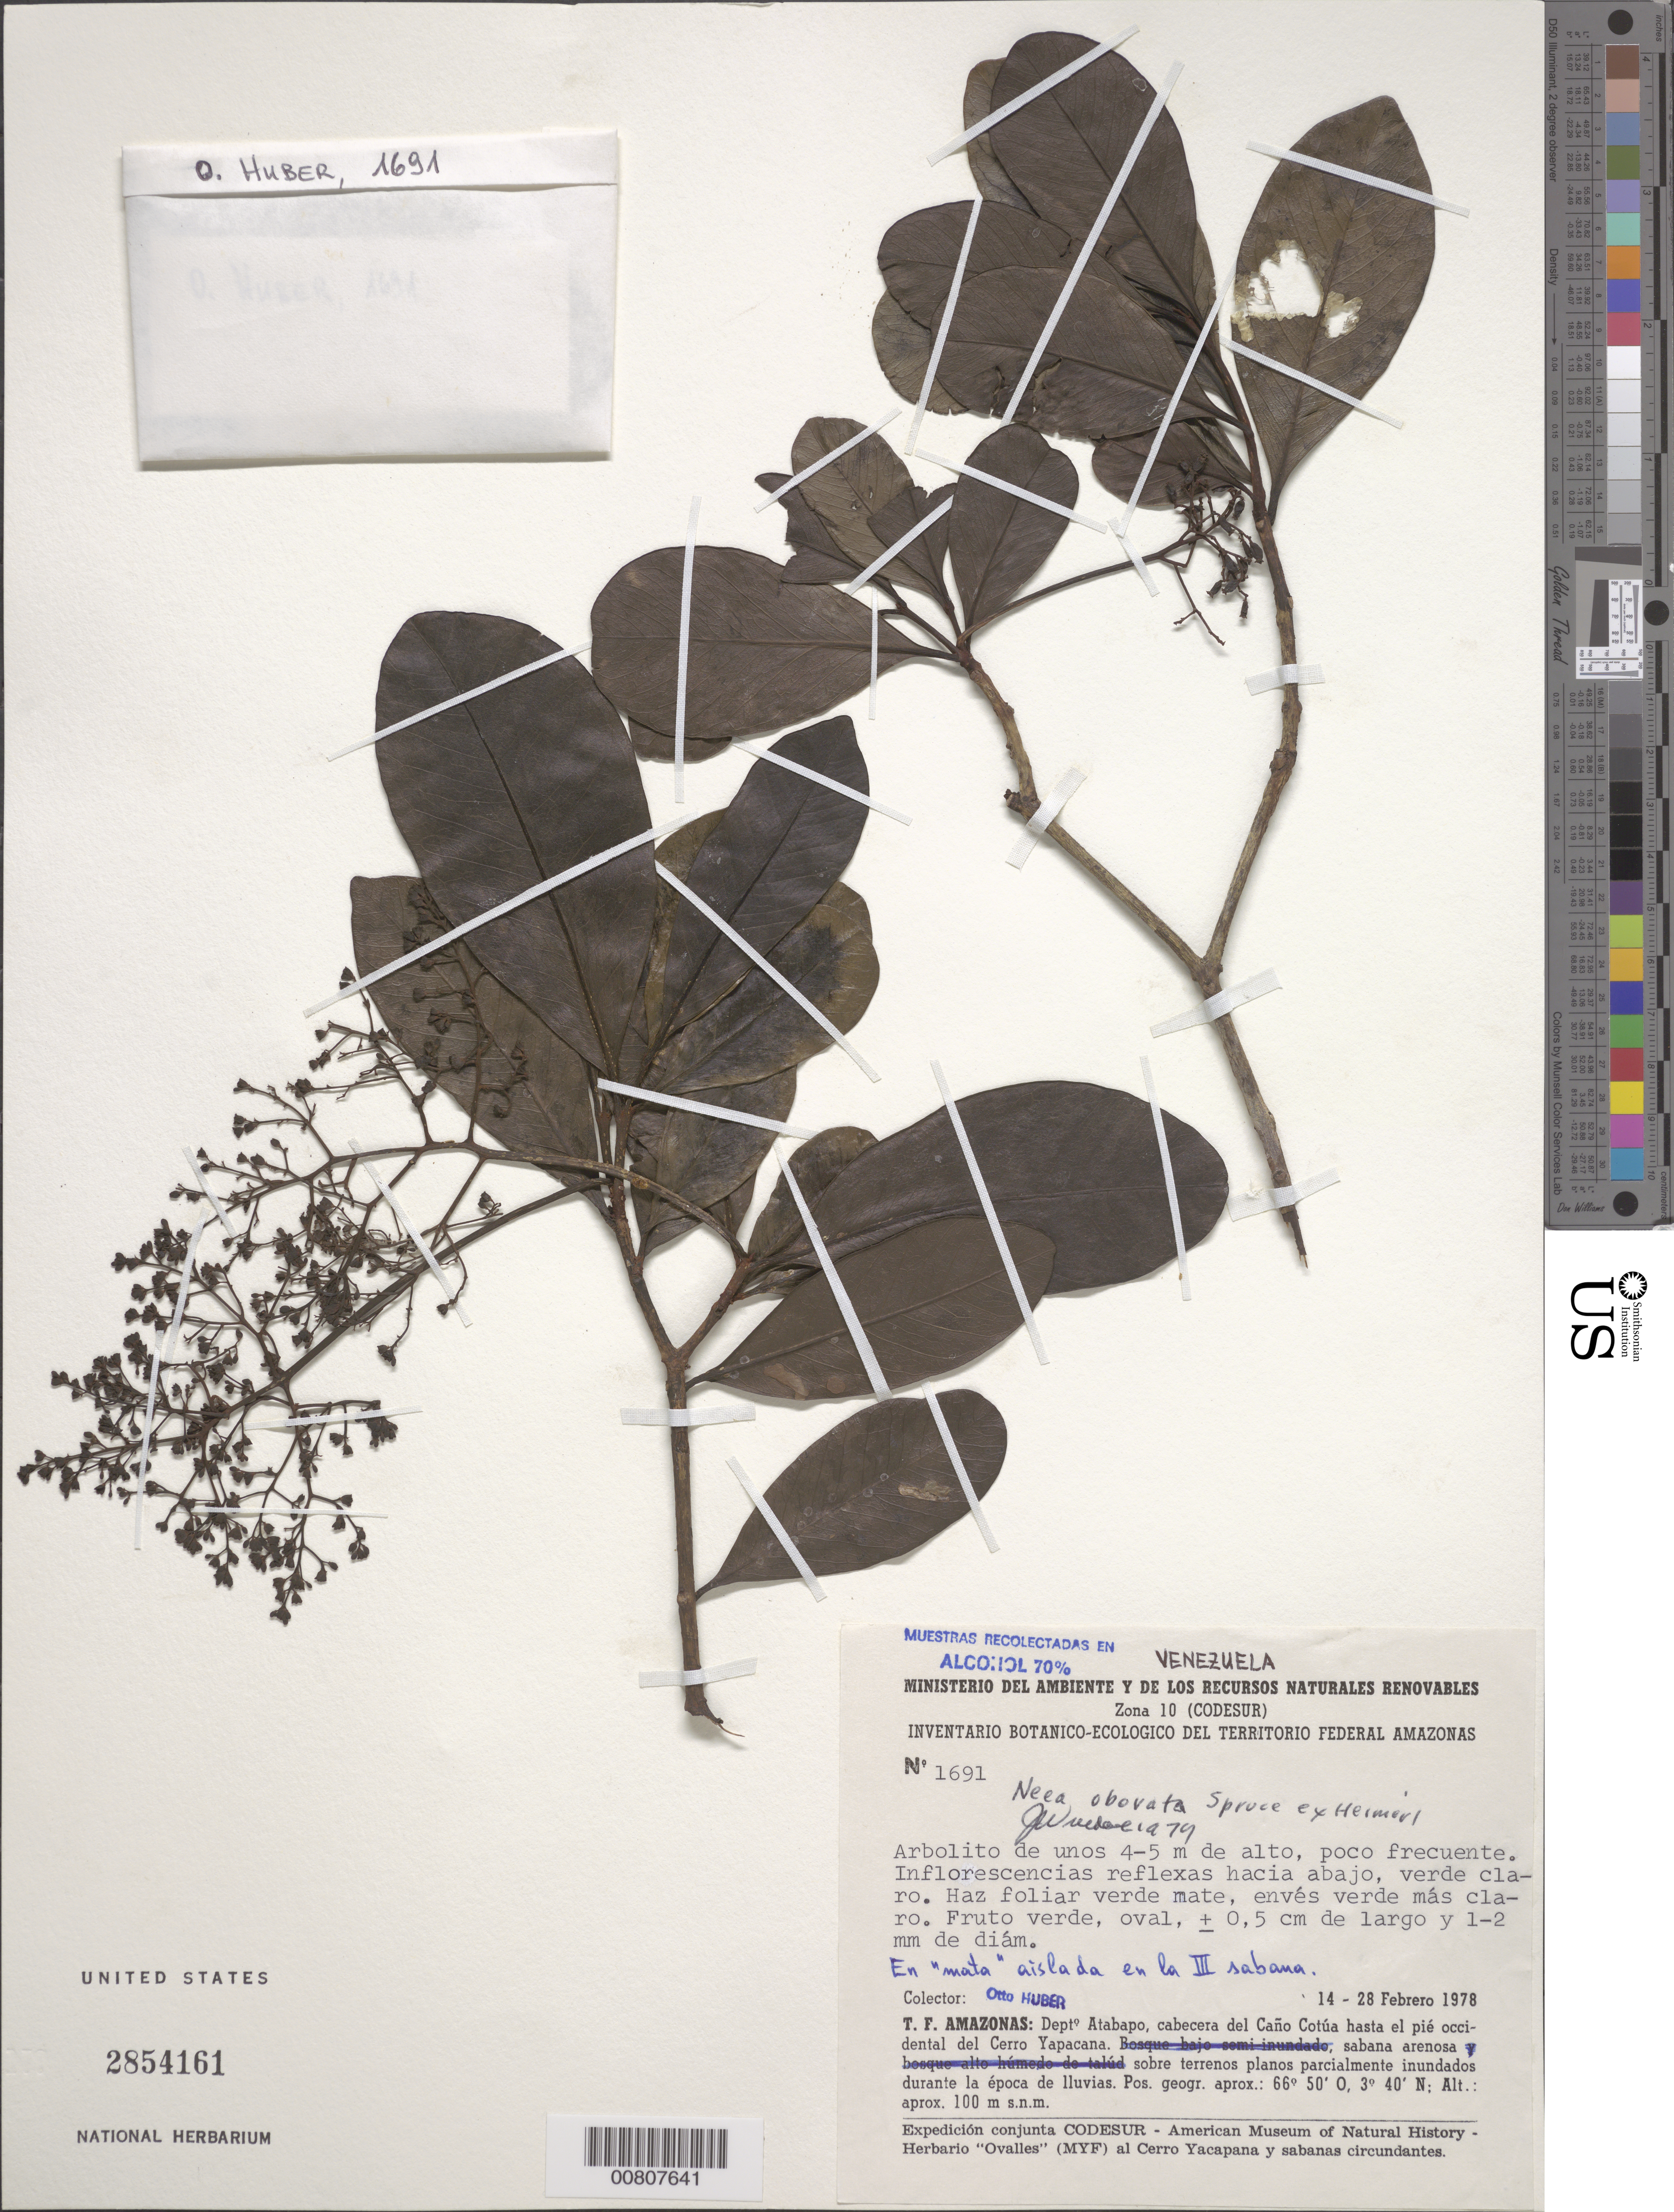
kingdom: Plantae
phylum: Tracheophyta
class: Magnoliopsida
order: Caryophyllales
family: Nyctaginaceae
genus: Neea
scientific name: Neea obovata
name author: Spruce ex Heimerl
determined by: Wurdack, John J., (US), US (UNITED STATES)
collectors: O. Huber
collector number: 1691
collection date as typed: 14-Feb-78 to 28-Feb-78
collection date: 1978-02-14/1978-02-28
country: Venezuela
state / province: Amazonas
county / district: Atabapo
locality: Caño Cotúa hasta el pié occidental del Cerro Yapacána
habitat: Sabana arenosa sobre terrenos planos parcialmente inundados durante la epoca de lluvias.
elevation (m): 100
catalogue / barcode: US 2854161